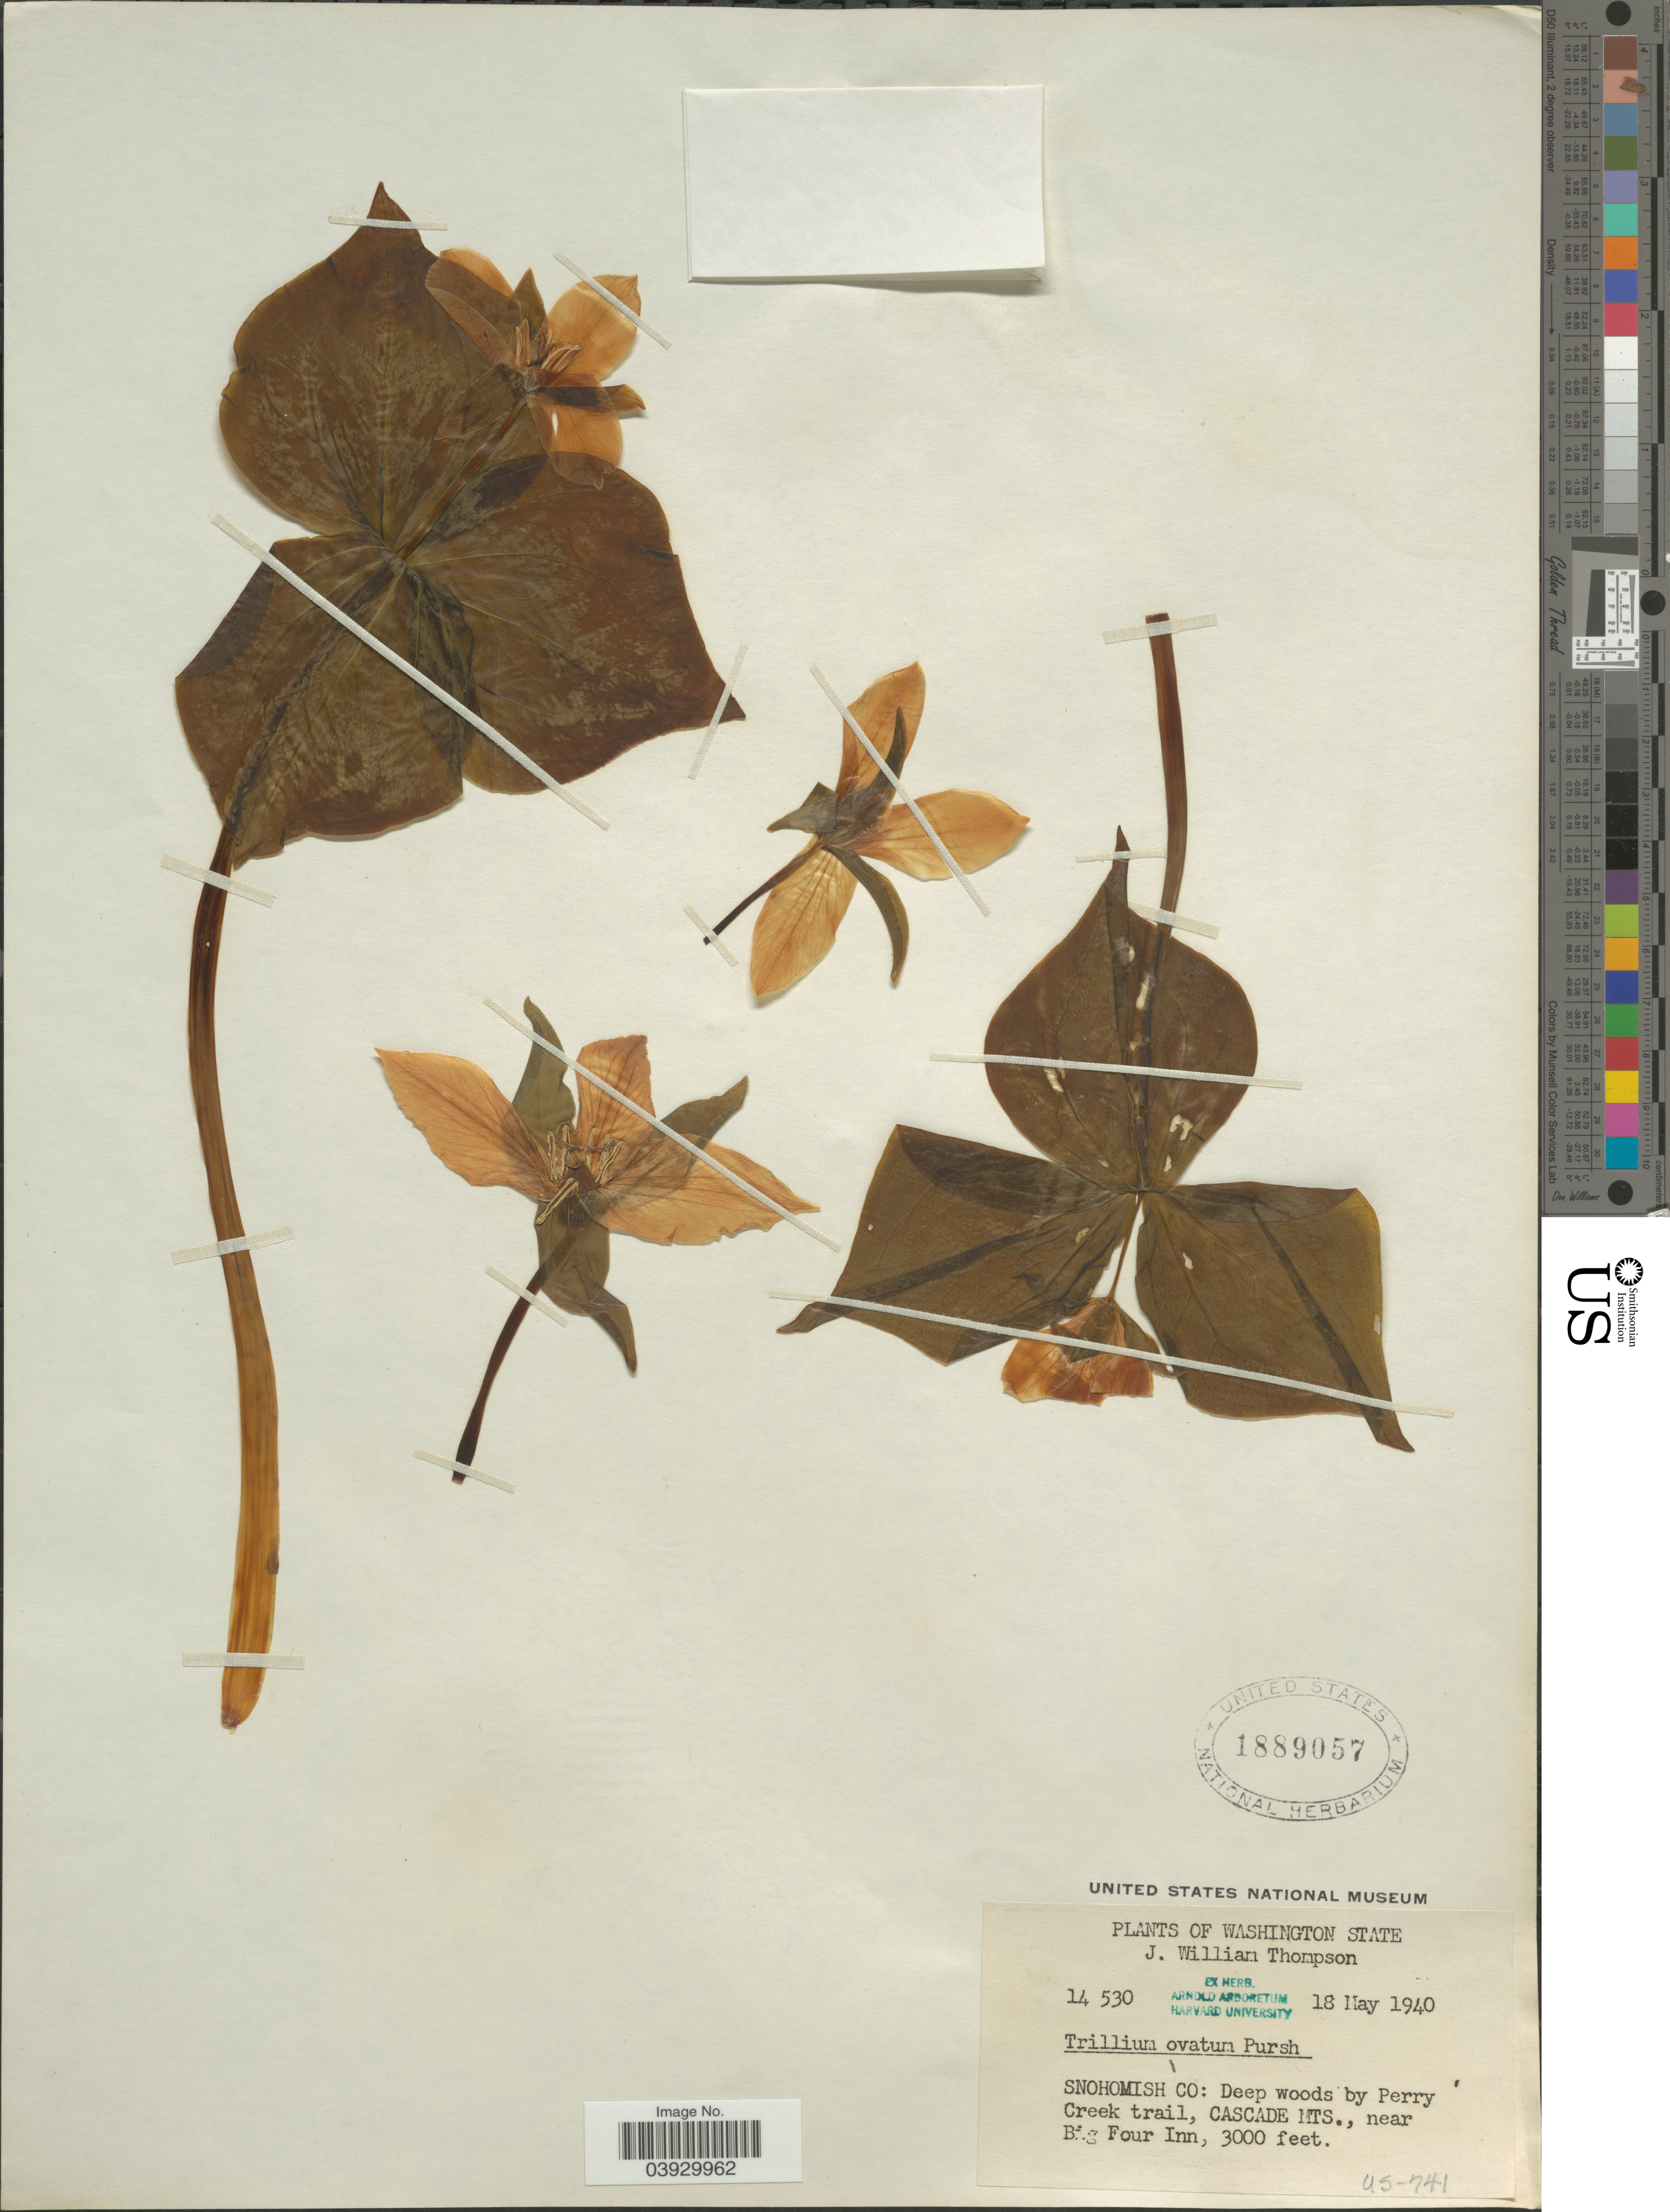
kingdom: Plantae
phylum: Tracheophyta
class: Liliopsida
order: Liliales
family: Melanthiaceae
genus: Trillium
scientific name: Trillium ovatum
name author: Pursh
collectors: J. W. Thompson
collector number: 14530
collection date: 1940-05-18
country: United States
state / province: Washington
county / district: Snohomish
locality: Snohomish Co: Deep woods by Perry Creek trail, Cascade Mts., near Big Four Inn.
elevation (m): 914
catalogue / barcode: US 1889057